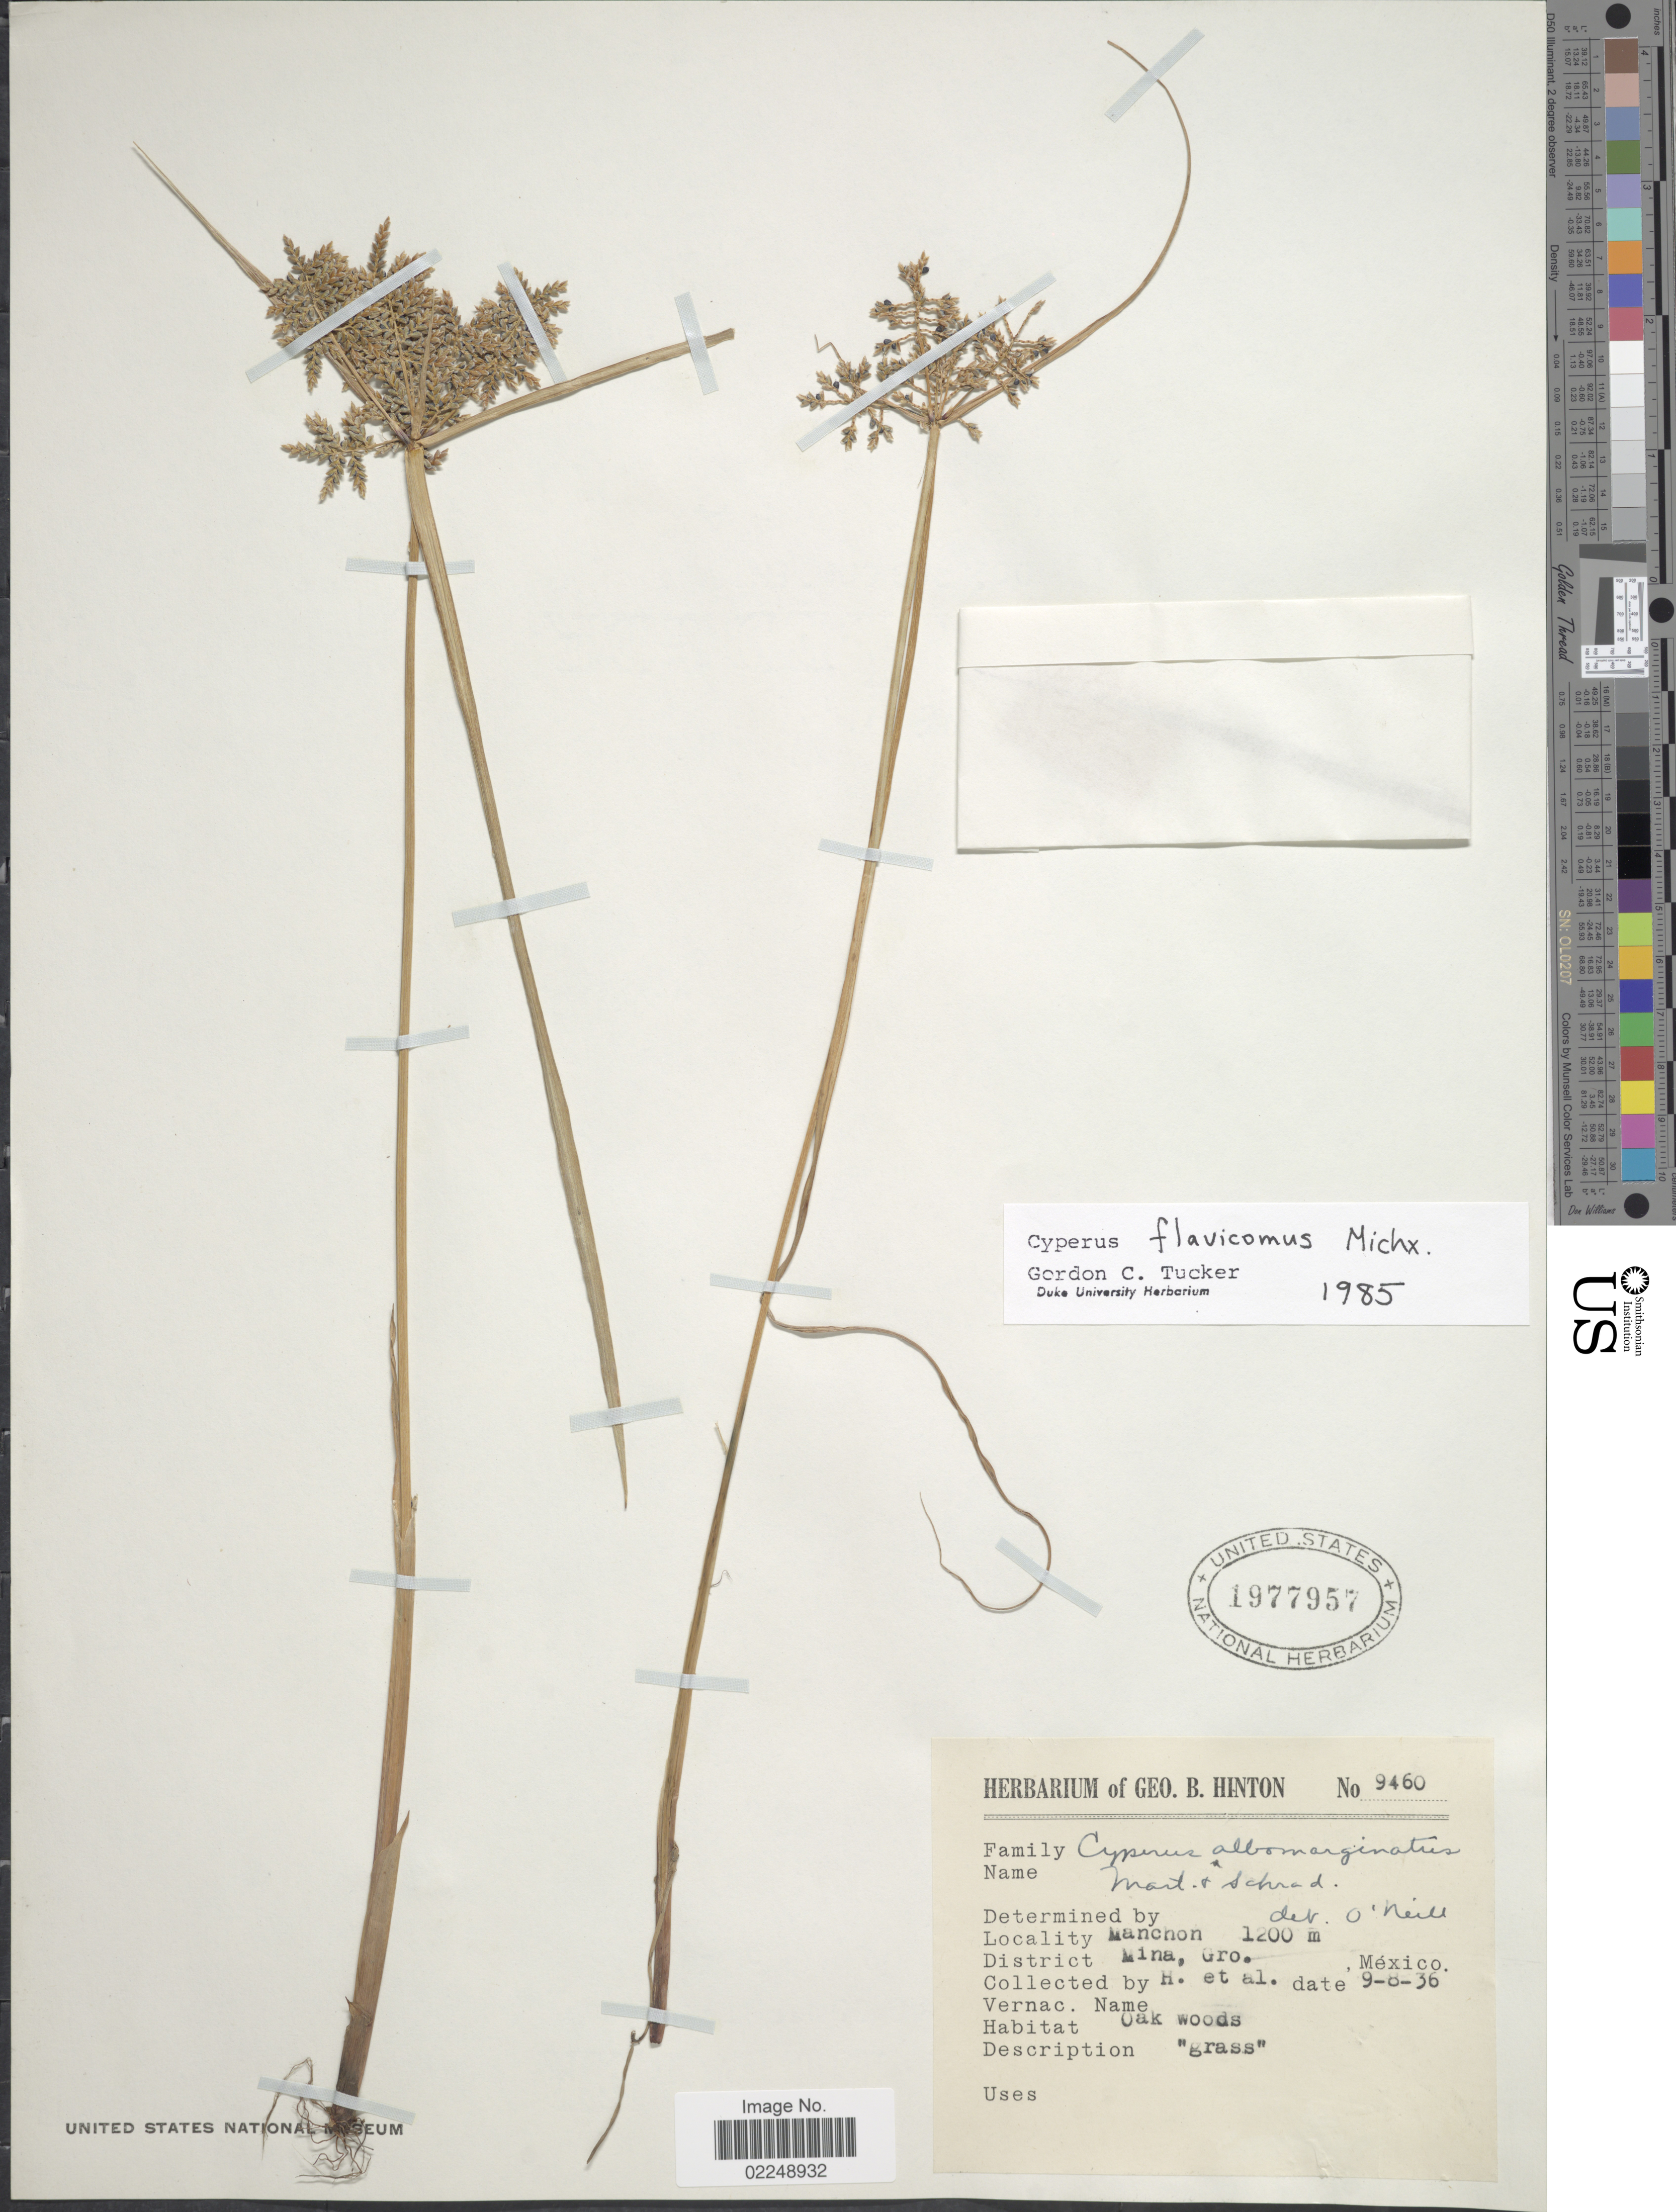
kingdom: Plantae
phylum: Tracheophyta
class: Liliopsida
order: Poales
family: Cyperaceae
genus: Cyperus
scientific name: Cyperus flavicomus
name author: Michx.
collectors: G. B. Hinton & et al.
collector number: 9460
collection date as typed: Transcribed d/m/y: 8/9/36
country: Mexico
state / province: Guerrero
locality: Manchon, District Mina, Gro.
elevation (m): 1200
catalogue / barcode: US 1977957